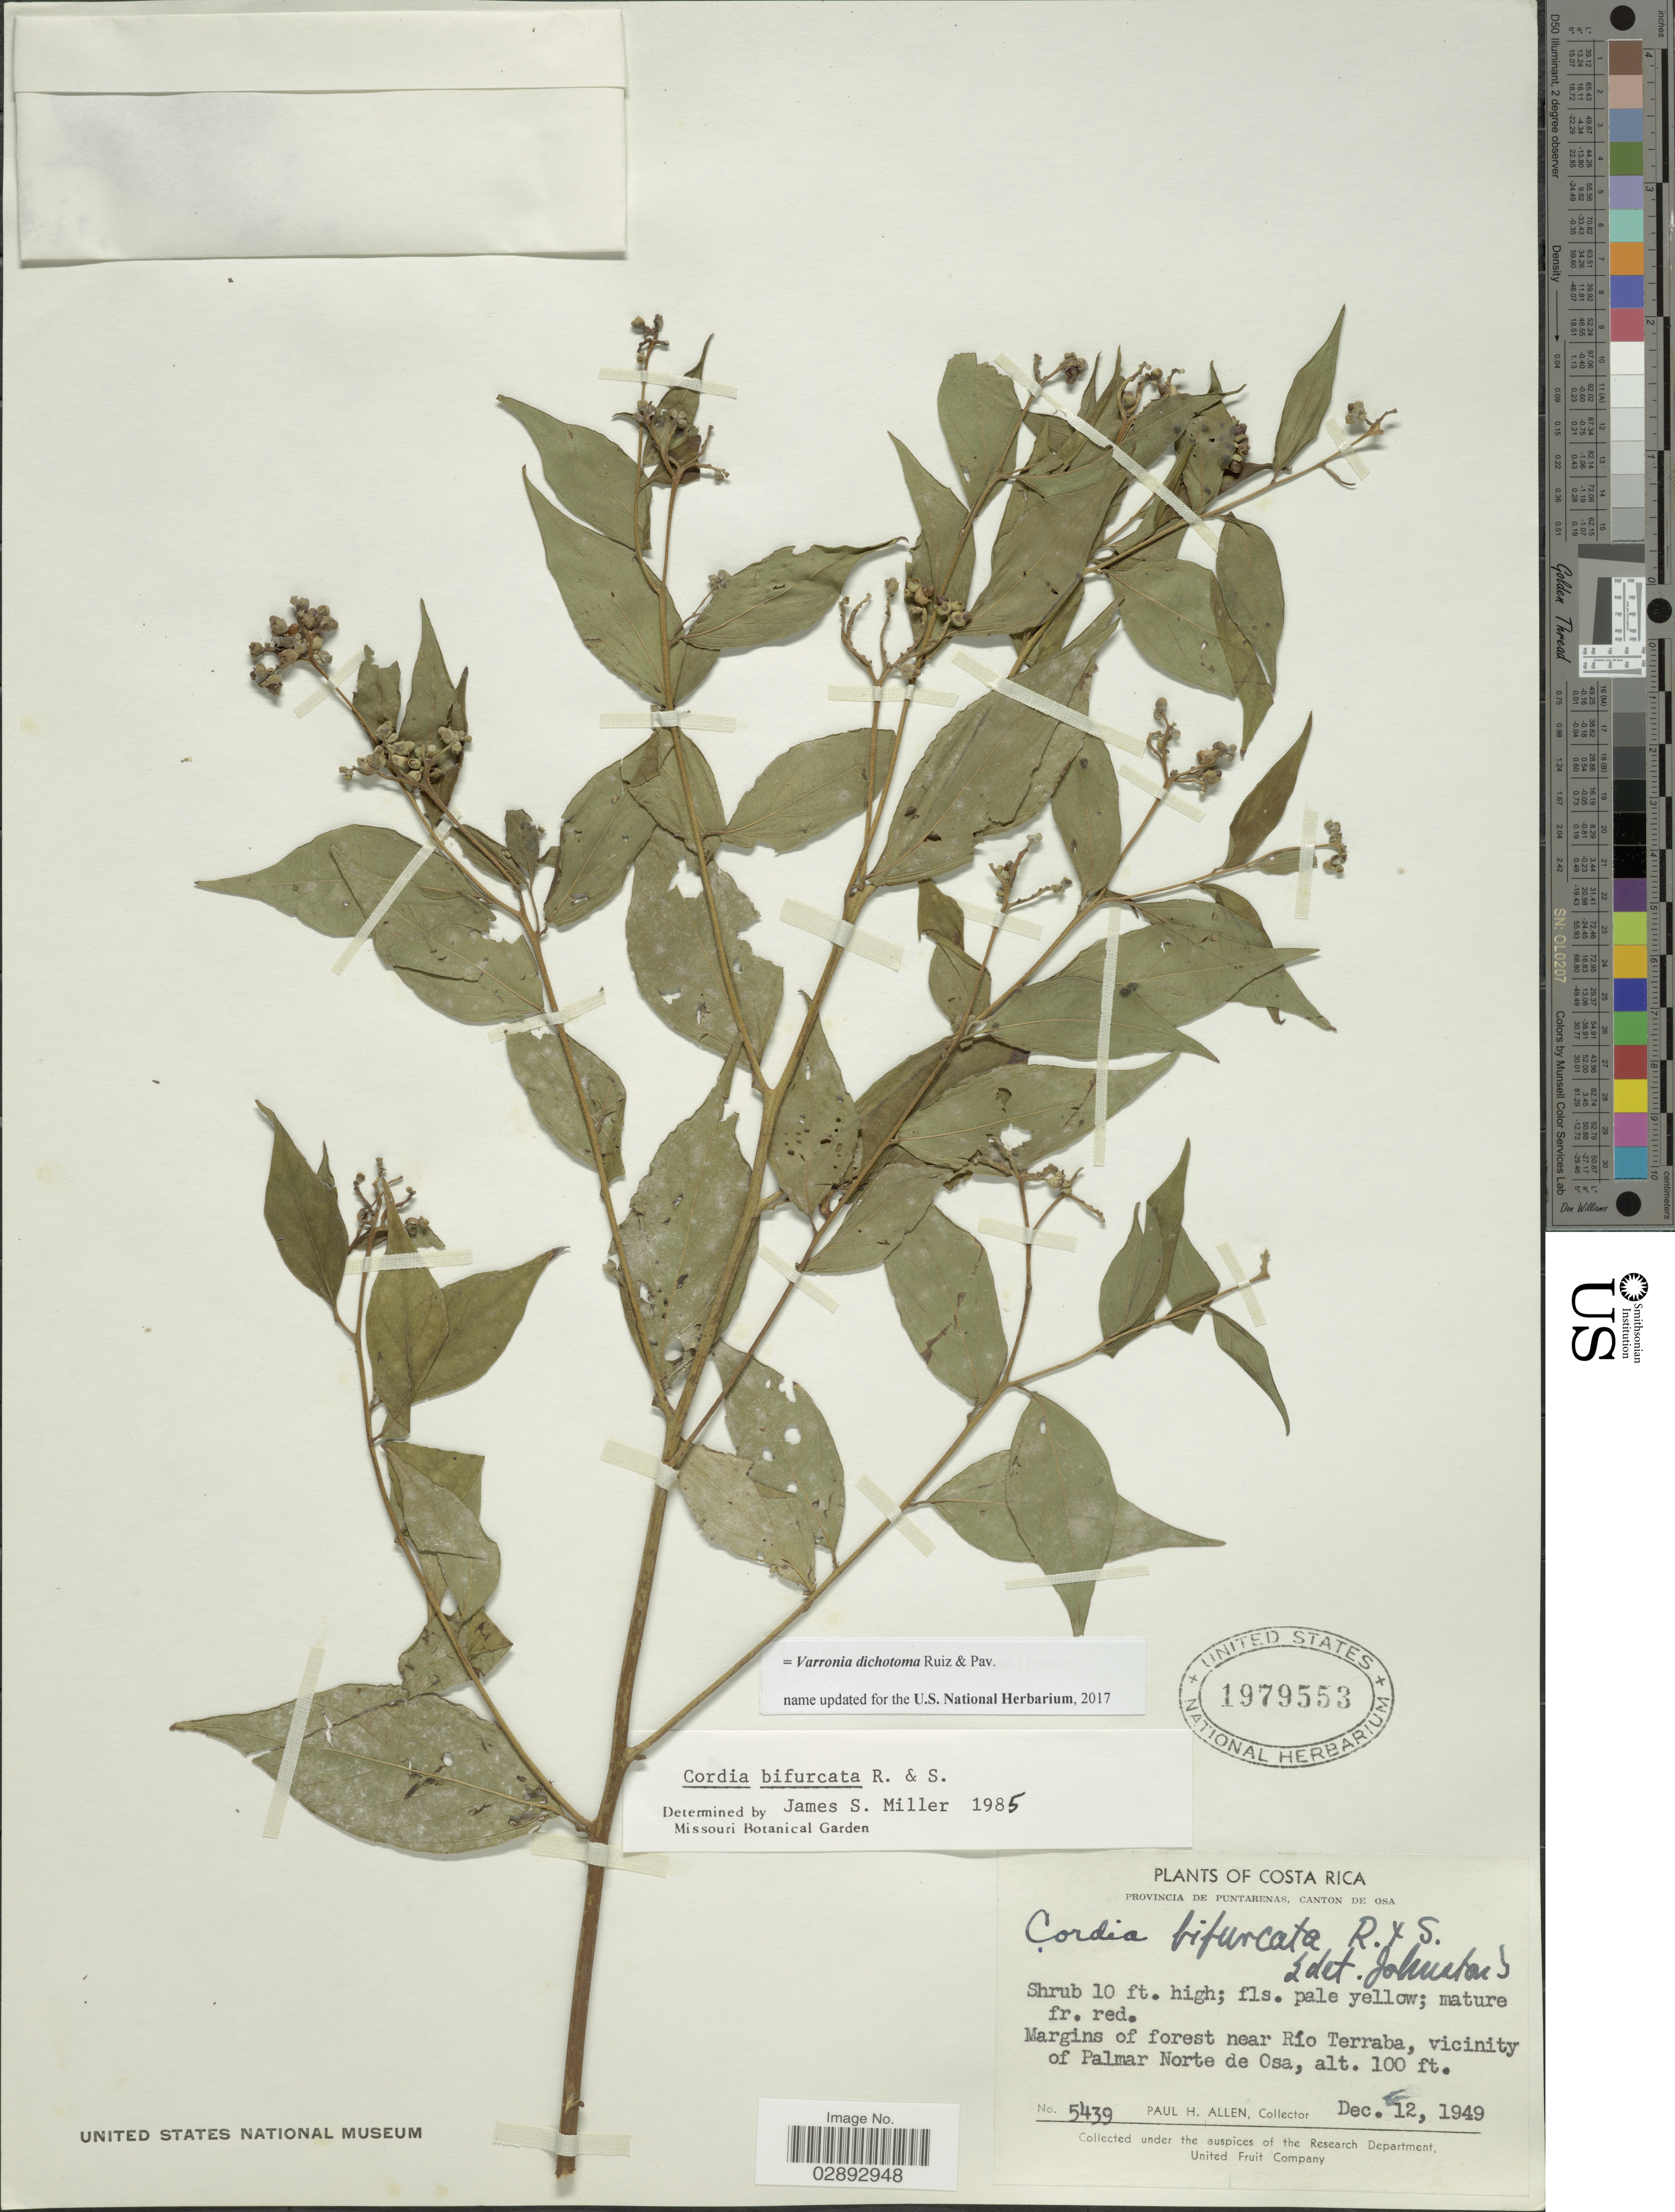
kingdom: Plantae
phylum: Tracheophyta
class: Magnoliopsida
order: Boraginales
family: Cordiaceae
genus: Varronia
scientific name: Varronia dichotoma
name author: Ruiz & Pav.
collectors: P. H. Allen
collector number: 5439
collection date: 1949-12-12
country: Costa Rica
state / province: Puntarenas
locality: Provincia de Puntarenas, Canton de Osa. Margins of forest near Río Terraba, vicinity of Palmar Norte de Osa.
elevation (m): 30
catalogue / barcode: US 1979553